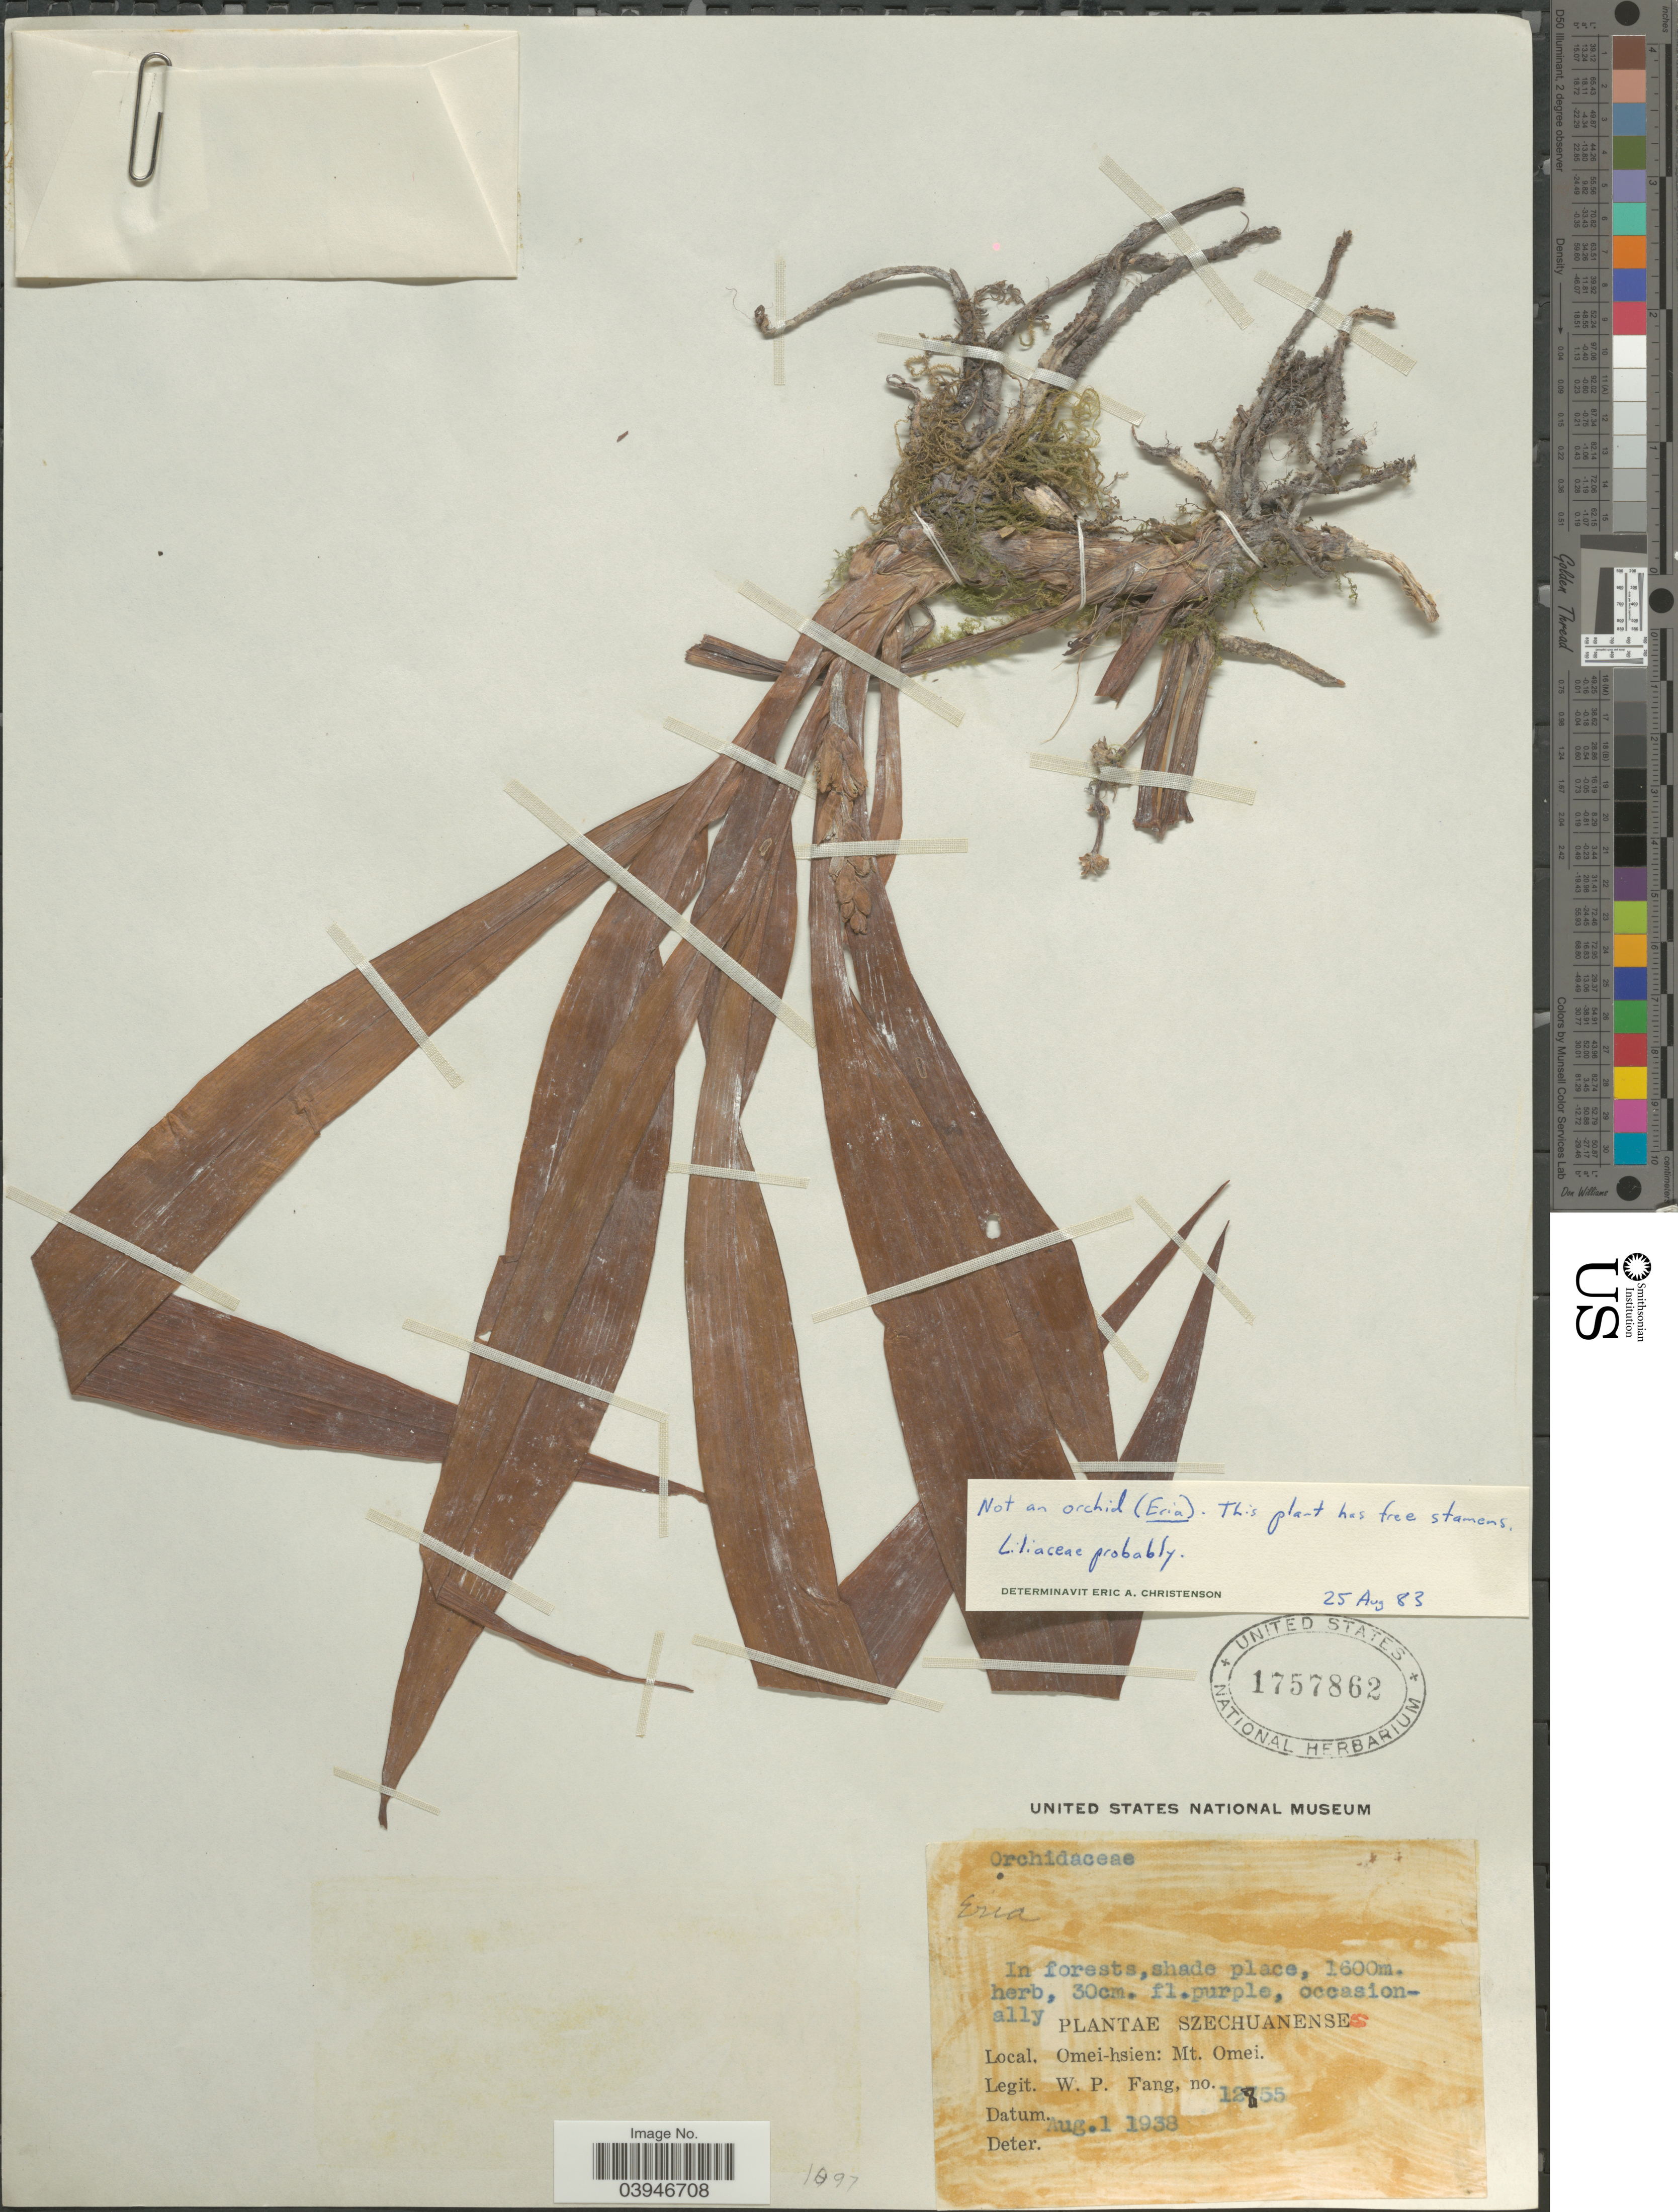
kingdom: Plantae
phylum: Tracheophyta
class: Liliopsida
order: Liliales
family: Liliaceae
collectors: W. P. Fang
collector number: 12855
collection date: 1938-08-01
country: China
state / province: Sichuan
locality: Szechuanenses. Omei-hsien: Mt. Omei.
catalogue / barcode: US 1757862